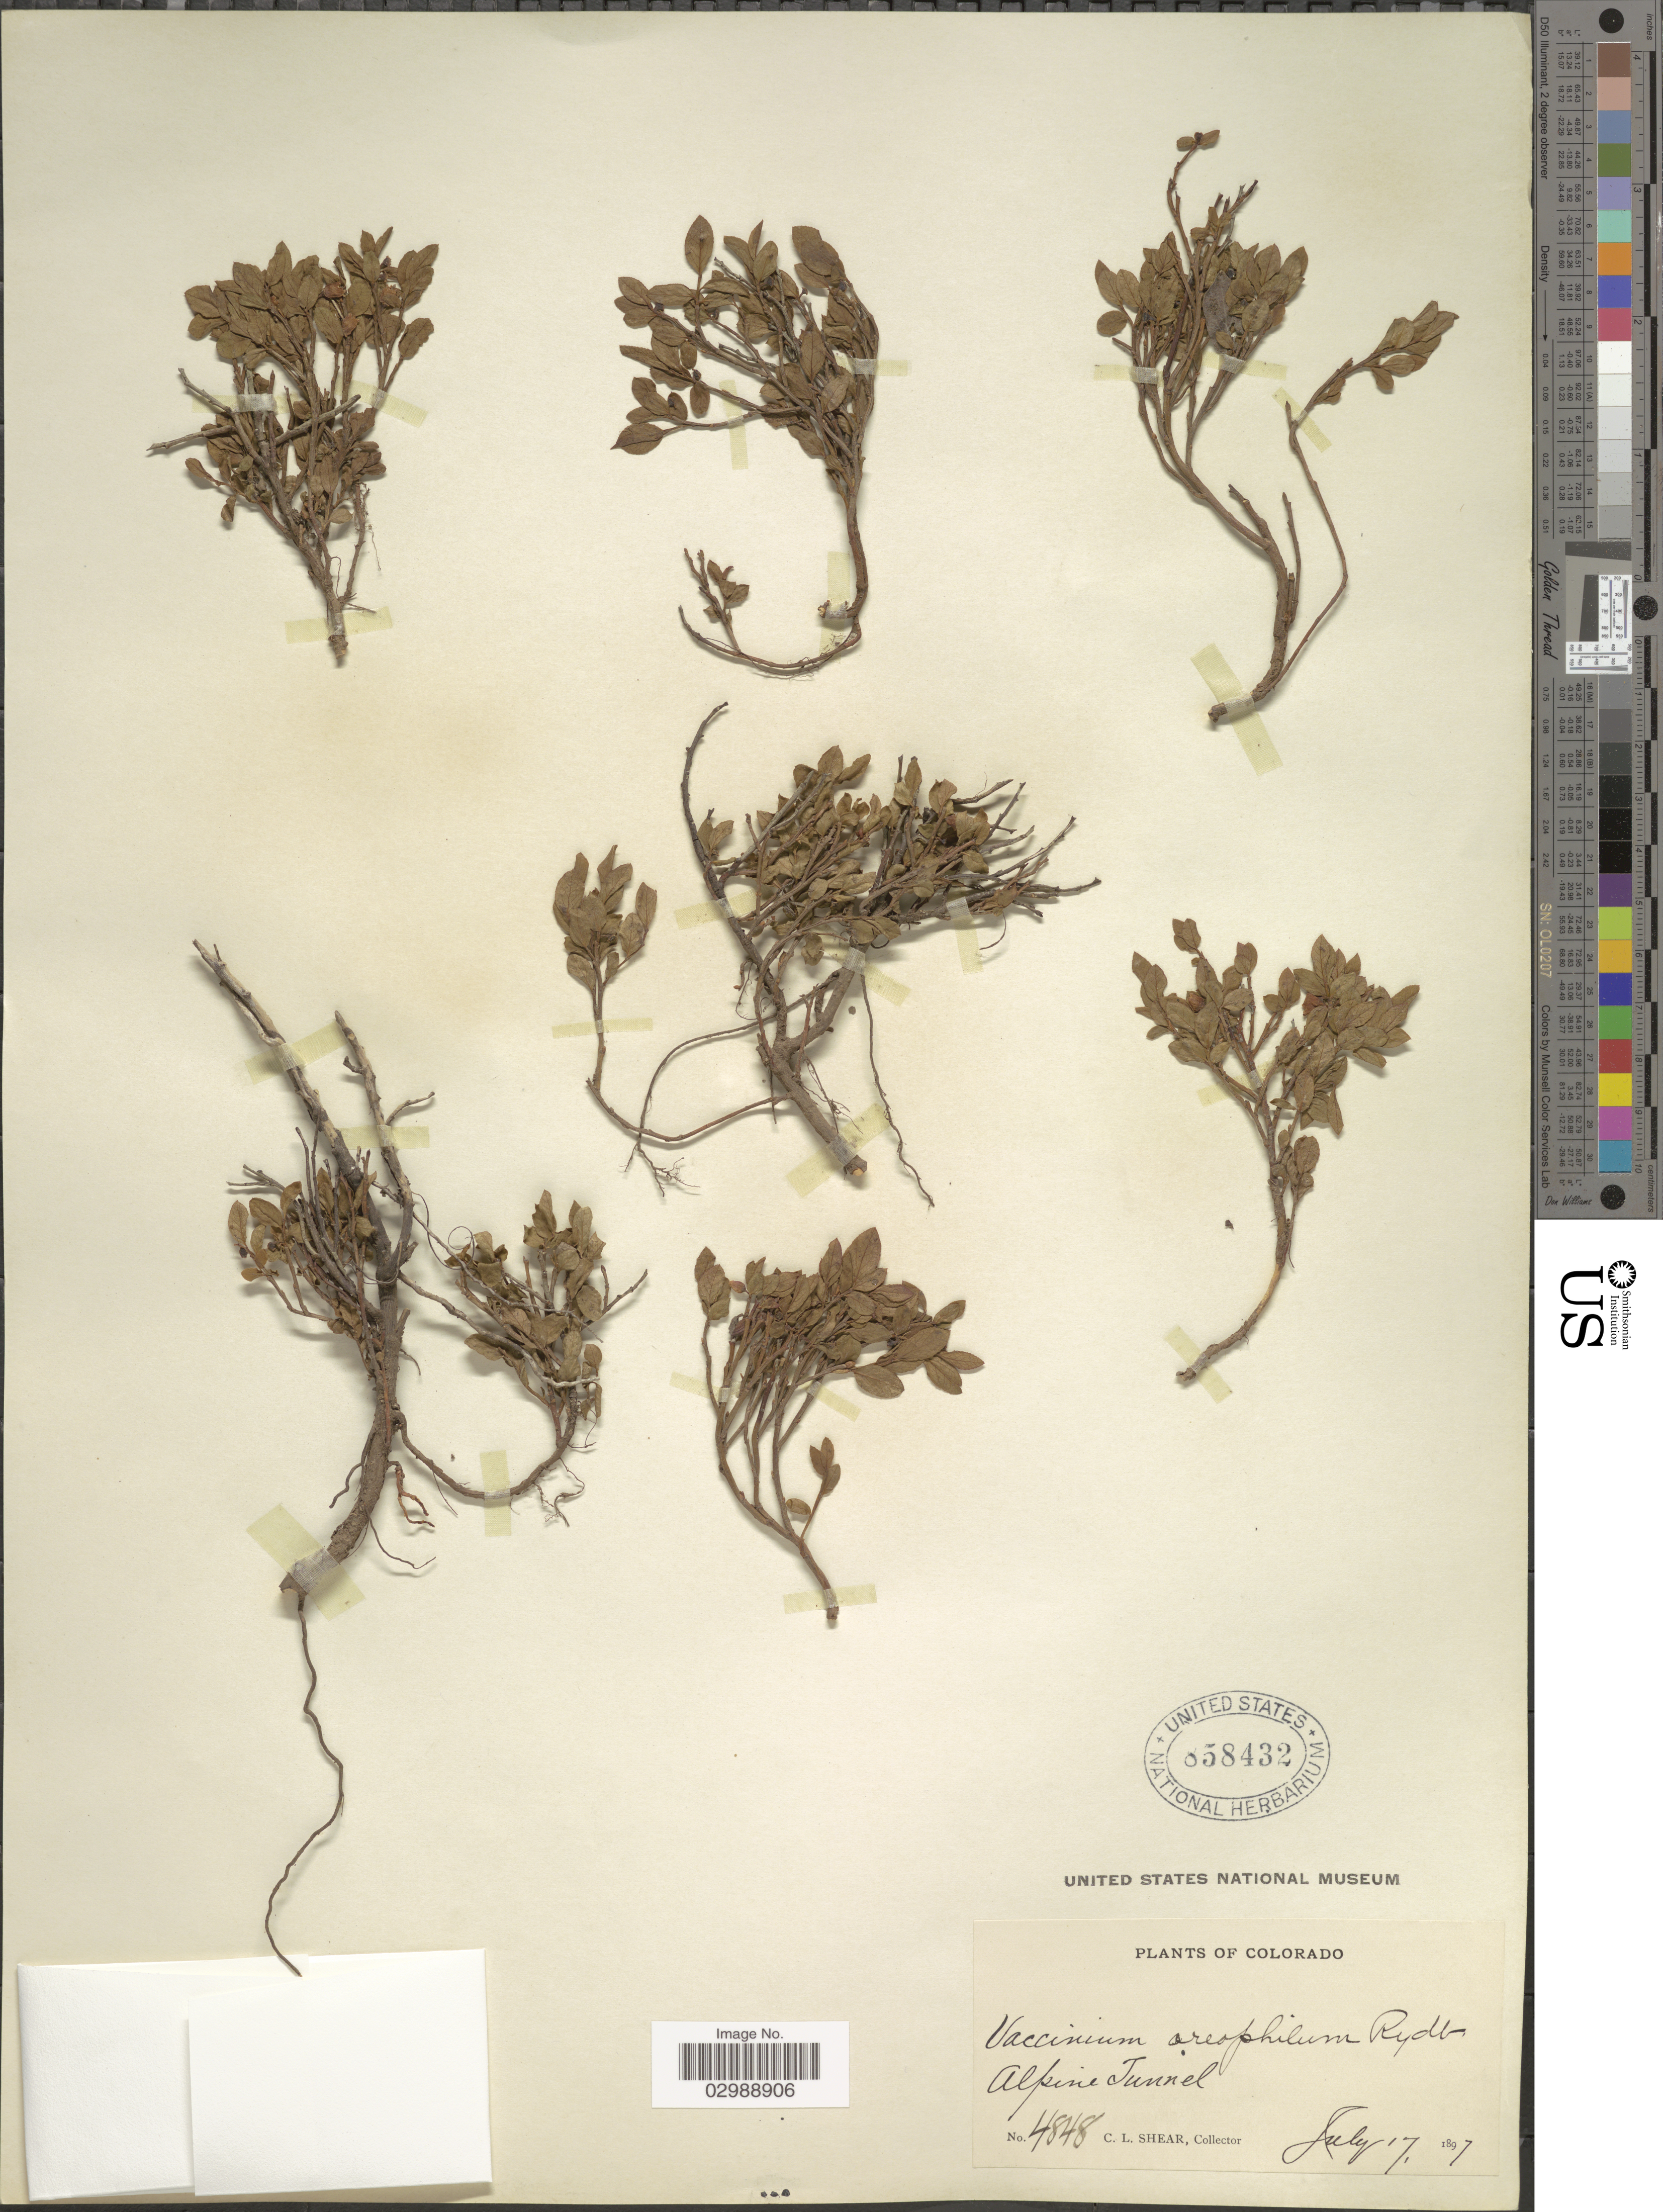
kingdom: Plantae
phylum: Tracheophyta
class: Magnoliopsida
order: Ericales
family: Ericaceae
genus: Vaccinium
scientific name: Vaccinium oreophilum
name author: Rydb.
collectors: C. L. Shear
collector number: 4848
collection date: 1897-07-17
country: United States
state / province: Colorado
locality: Alpine Tunnel.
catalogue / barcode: US 858432